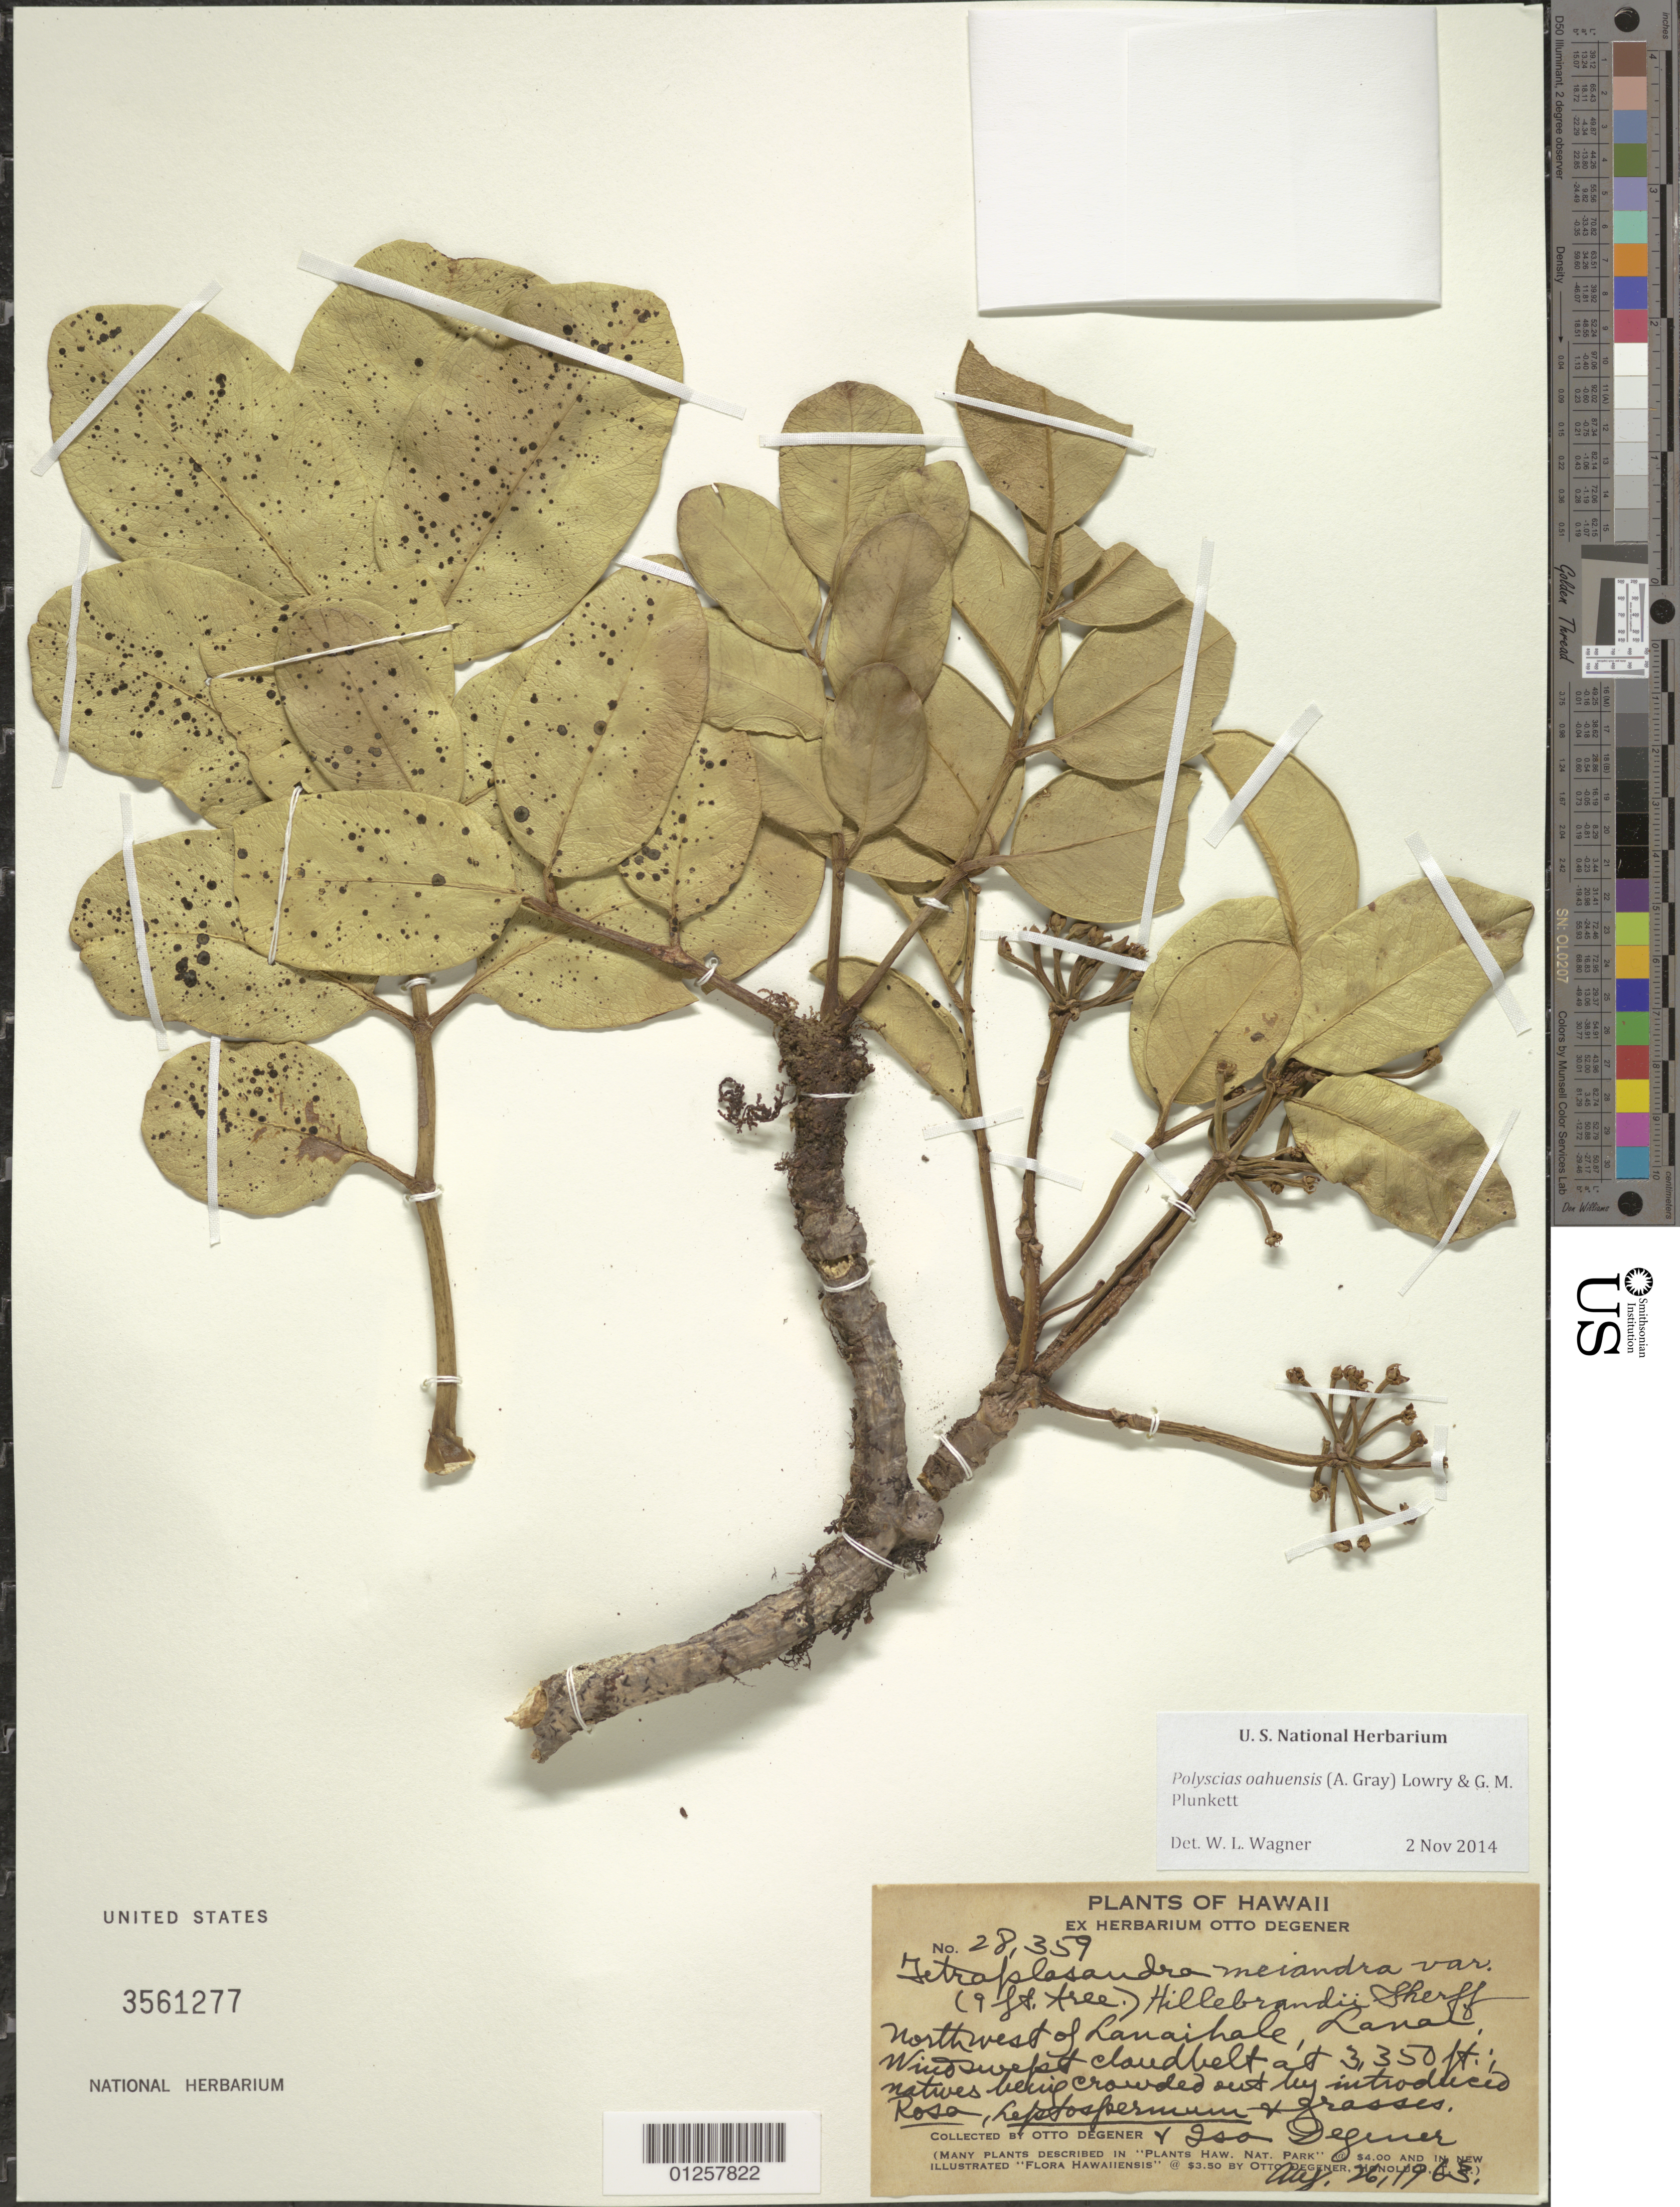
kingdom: Plantae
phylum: Tracheophyta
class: Magnoliopsida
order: Apiales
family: Araliaceae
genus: Polyscias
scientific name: Polyscias oahuensis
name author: (A. Gray) Lowry & G. M. Plunkett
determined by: Wagner, W. L., (BOT), Smithsonian Institution - National Museum of Natural History (UNITED STATES)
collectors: O. Degener & I. Degener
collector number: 28359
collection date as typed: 26 Aug 1963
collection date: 1963-08-26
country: United States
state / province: Hawaii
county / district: Maui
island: Lana'i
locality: Northwest of Lanaihale.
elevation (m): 1021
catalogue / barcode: US 3561277